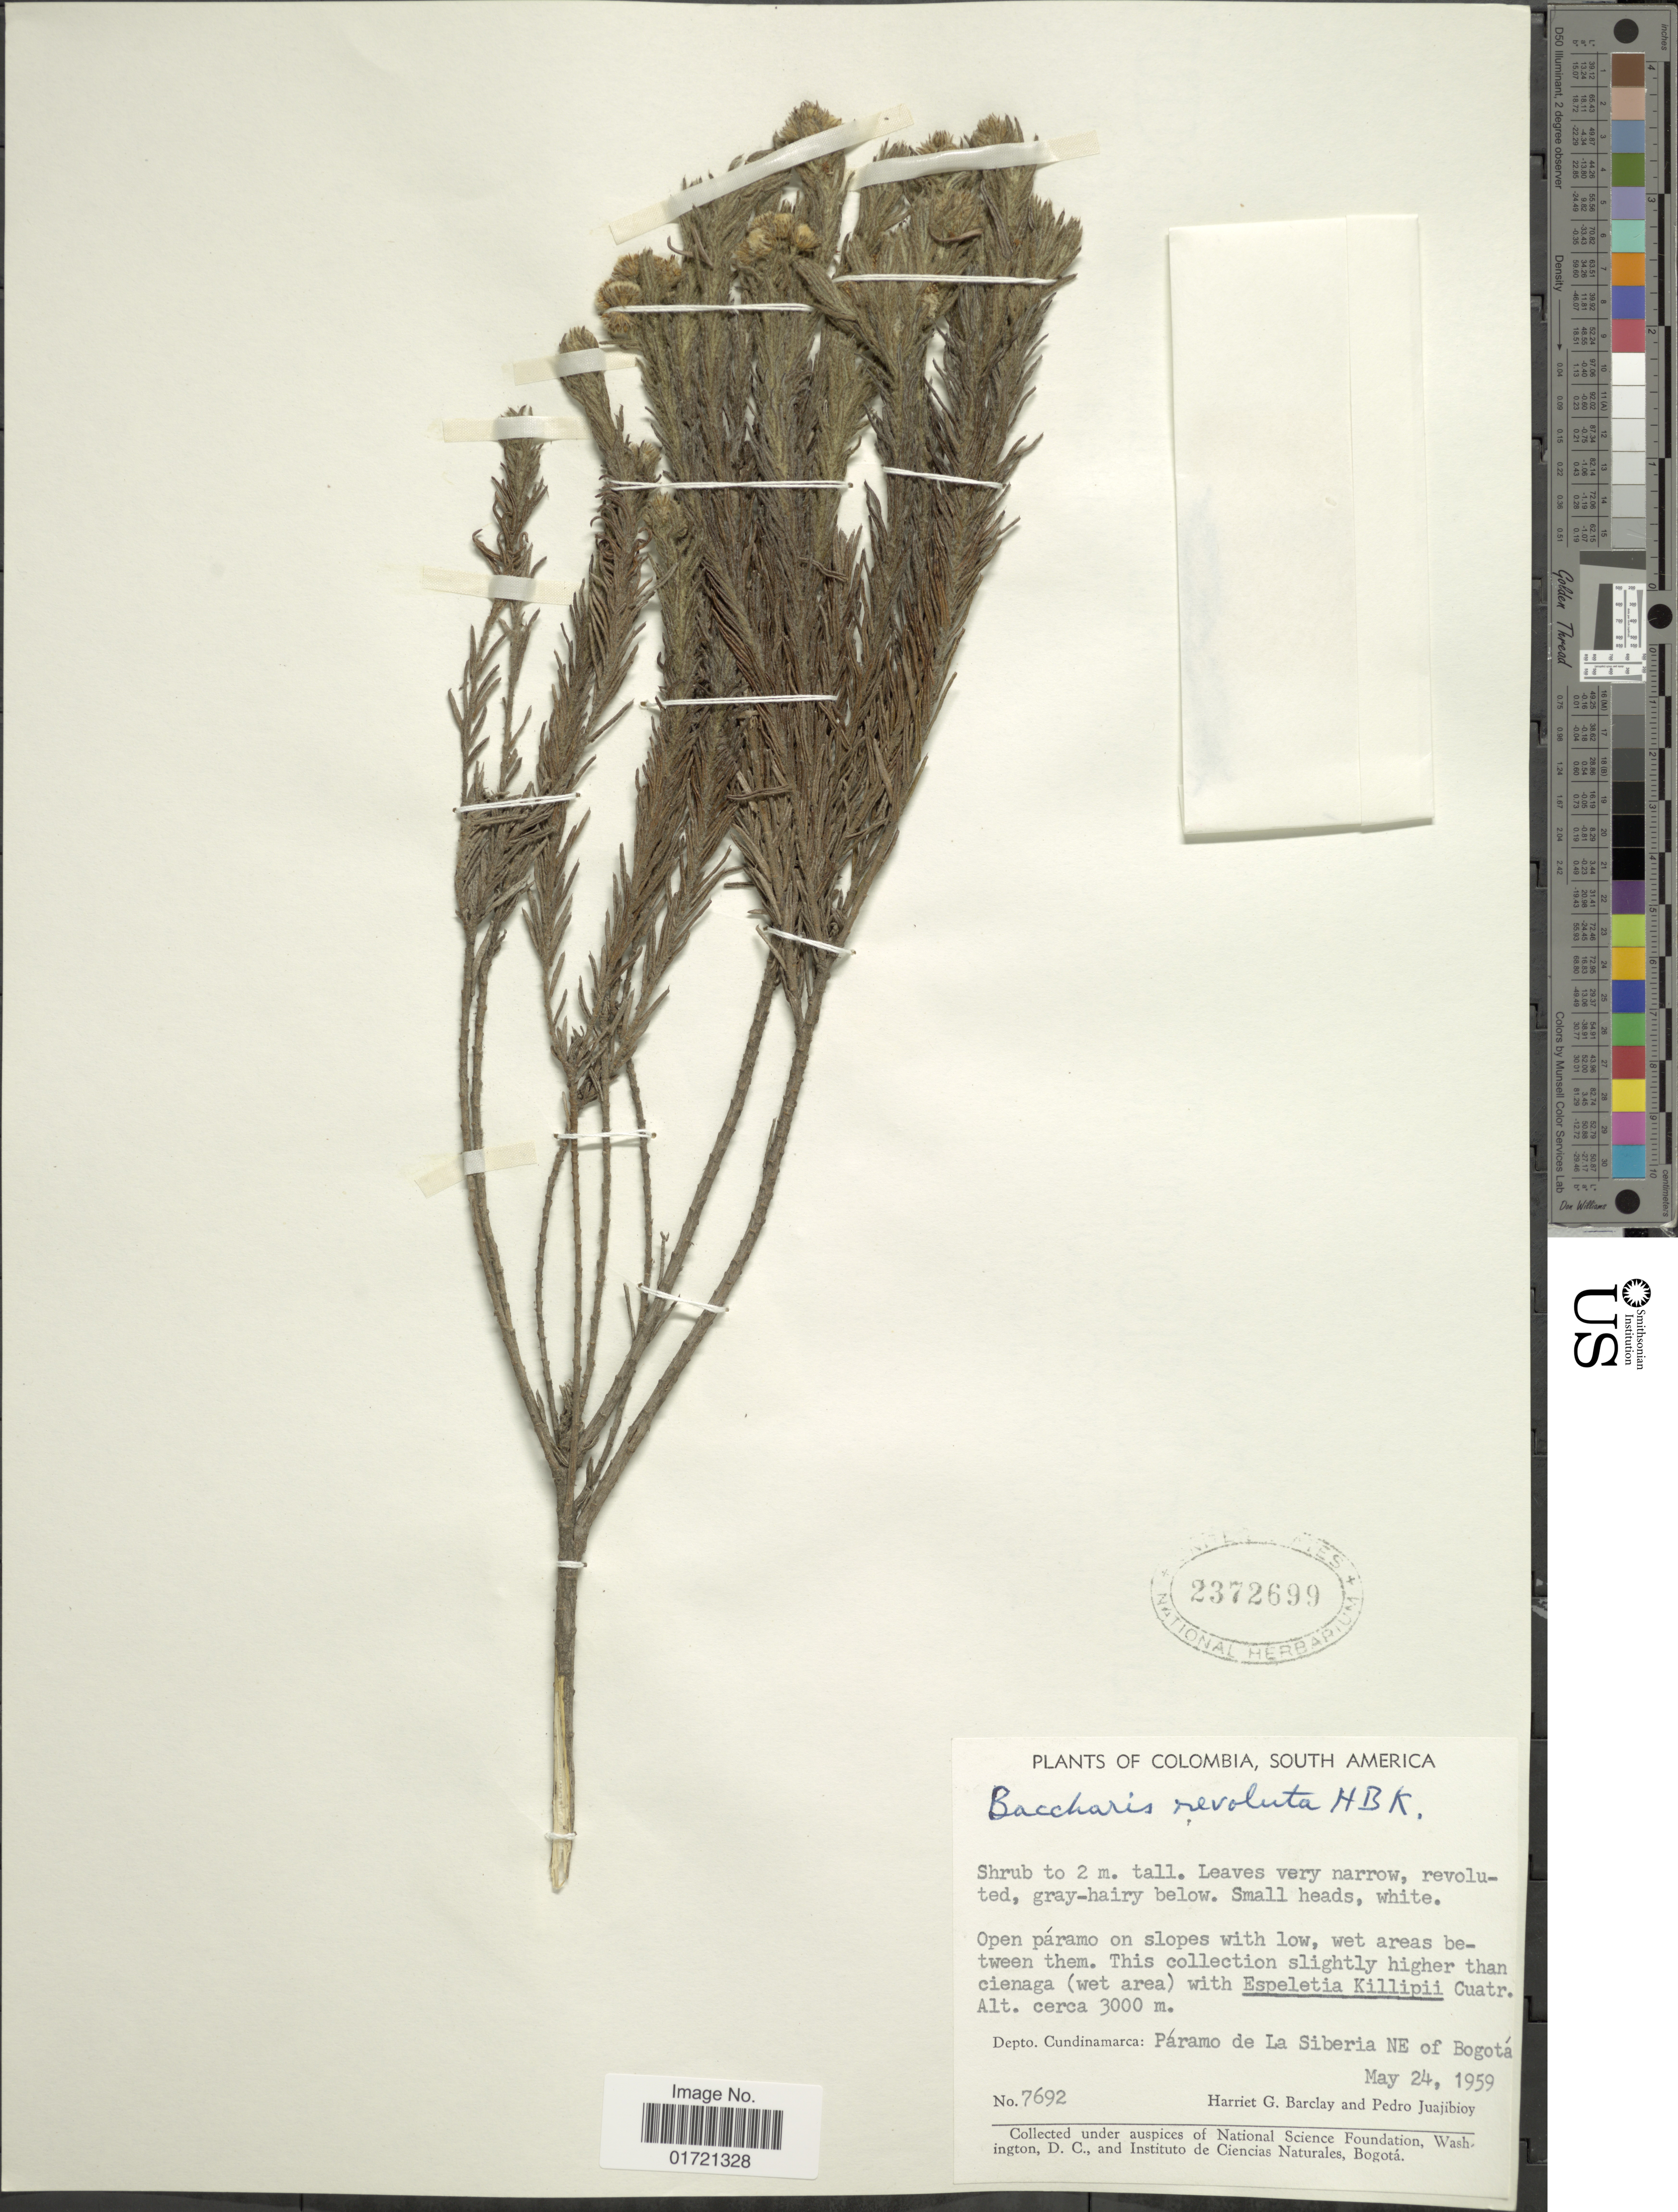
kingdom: Plantae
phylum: Tracheophyta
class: Magnoliopsida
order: Asterales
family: Asteraceae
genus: Baccharis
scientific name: Baccharis revoluta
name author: Kunth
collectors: H. G. Barclay & P. Juajibioy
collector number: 7692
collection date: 1959-05-24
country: Colombia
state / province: Cundinamarca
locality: Depto. Cundinamarca: Páramo de La Siberia NE of Bogotá.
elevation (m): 3000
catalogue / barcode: US 2372699